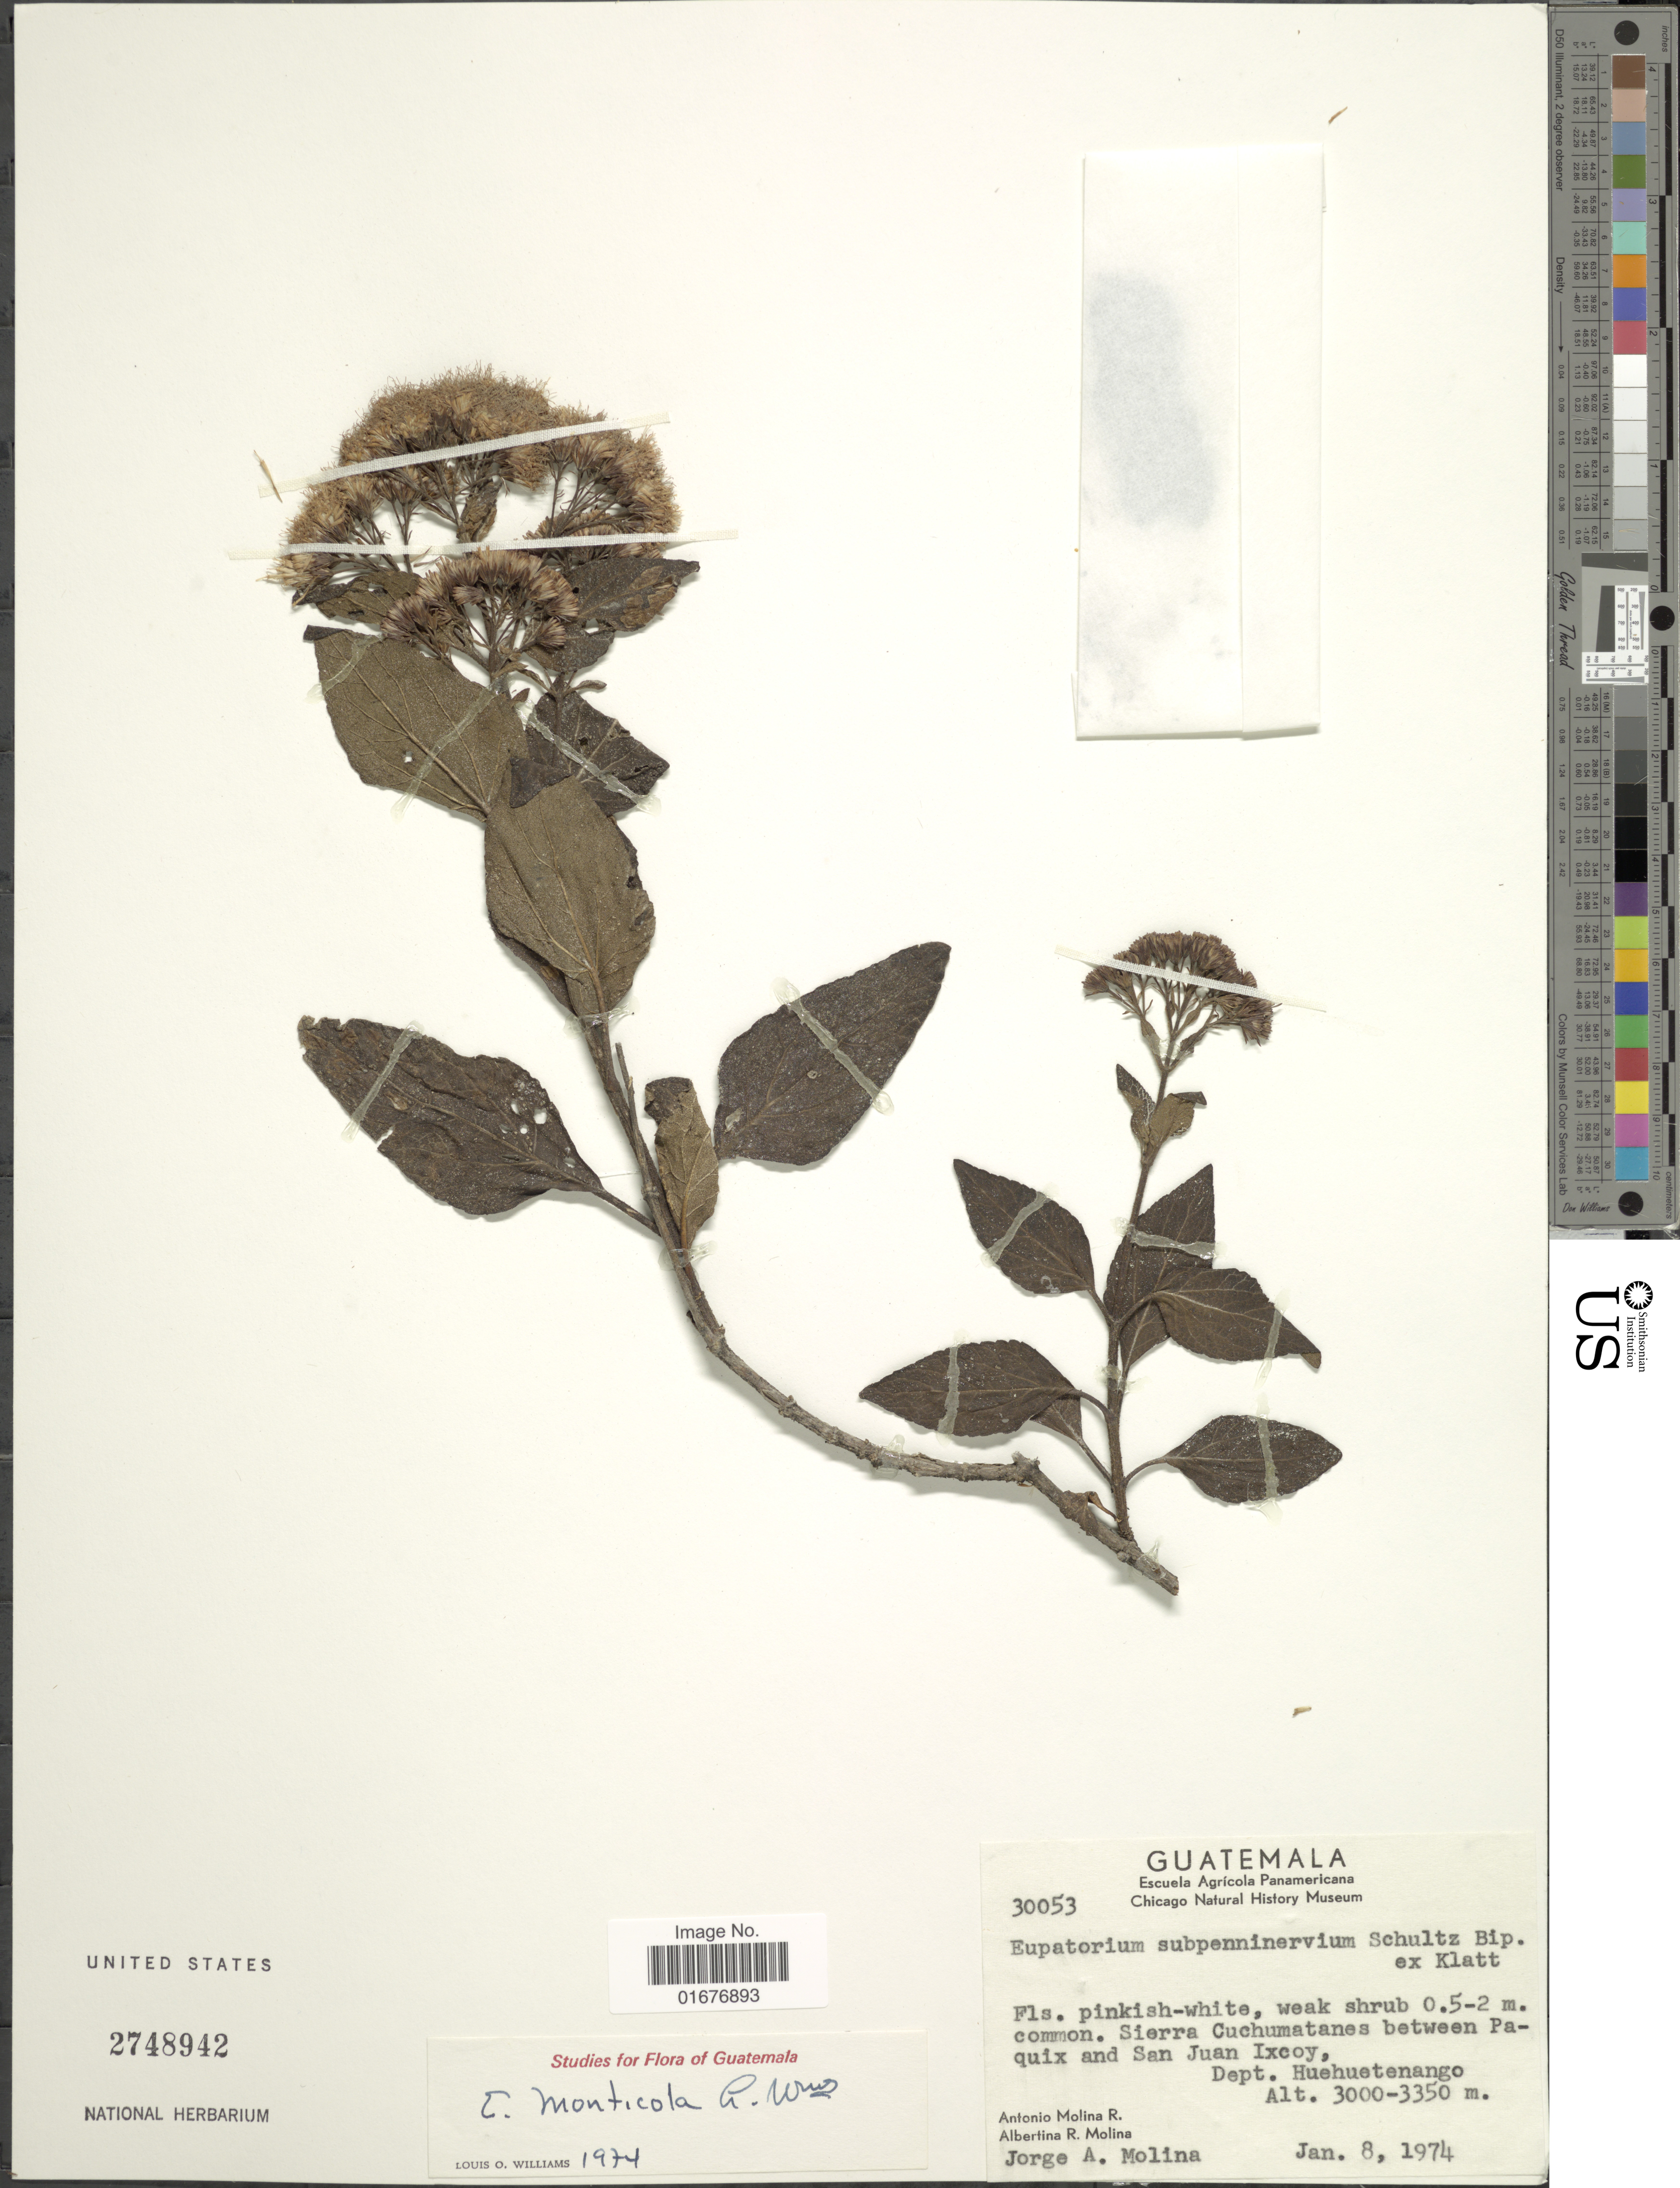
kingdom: Plantae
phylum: Tracheophyta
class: Magnoliopsida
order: Asterales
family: Asteraceae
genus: Ageratina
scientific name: Ageratina subpenninervia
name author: (Sch. Bip. ex Klatt) R.M. King & H. Rob.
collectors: A. Molina R., A. R. Molina & J. A. Molina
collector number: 30053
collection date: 1974-01-08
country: Guatemala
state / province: Huehuetenango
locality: Sierra Cuchumatanes between Paquix and San Juan Ixcoy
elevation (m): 3000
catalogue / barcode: US 2748942